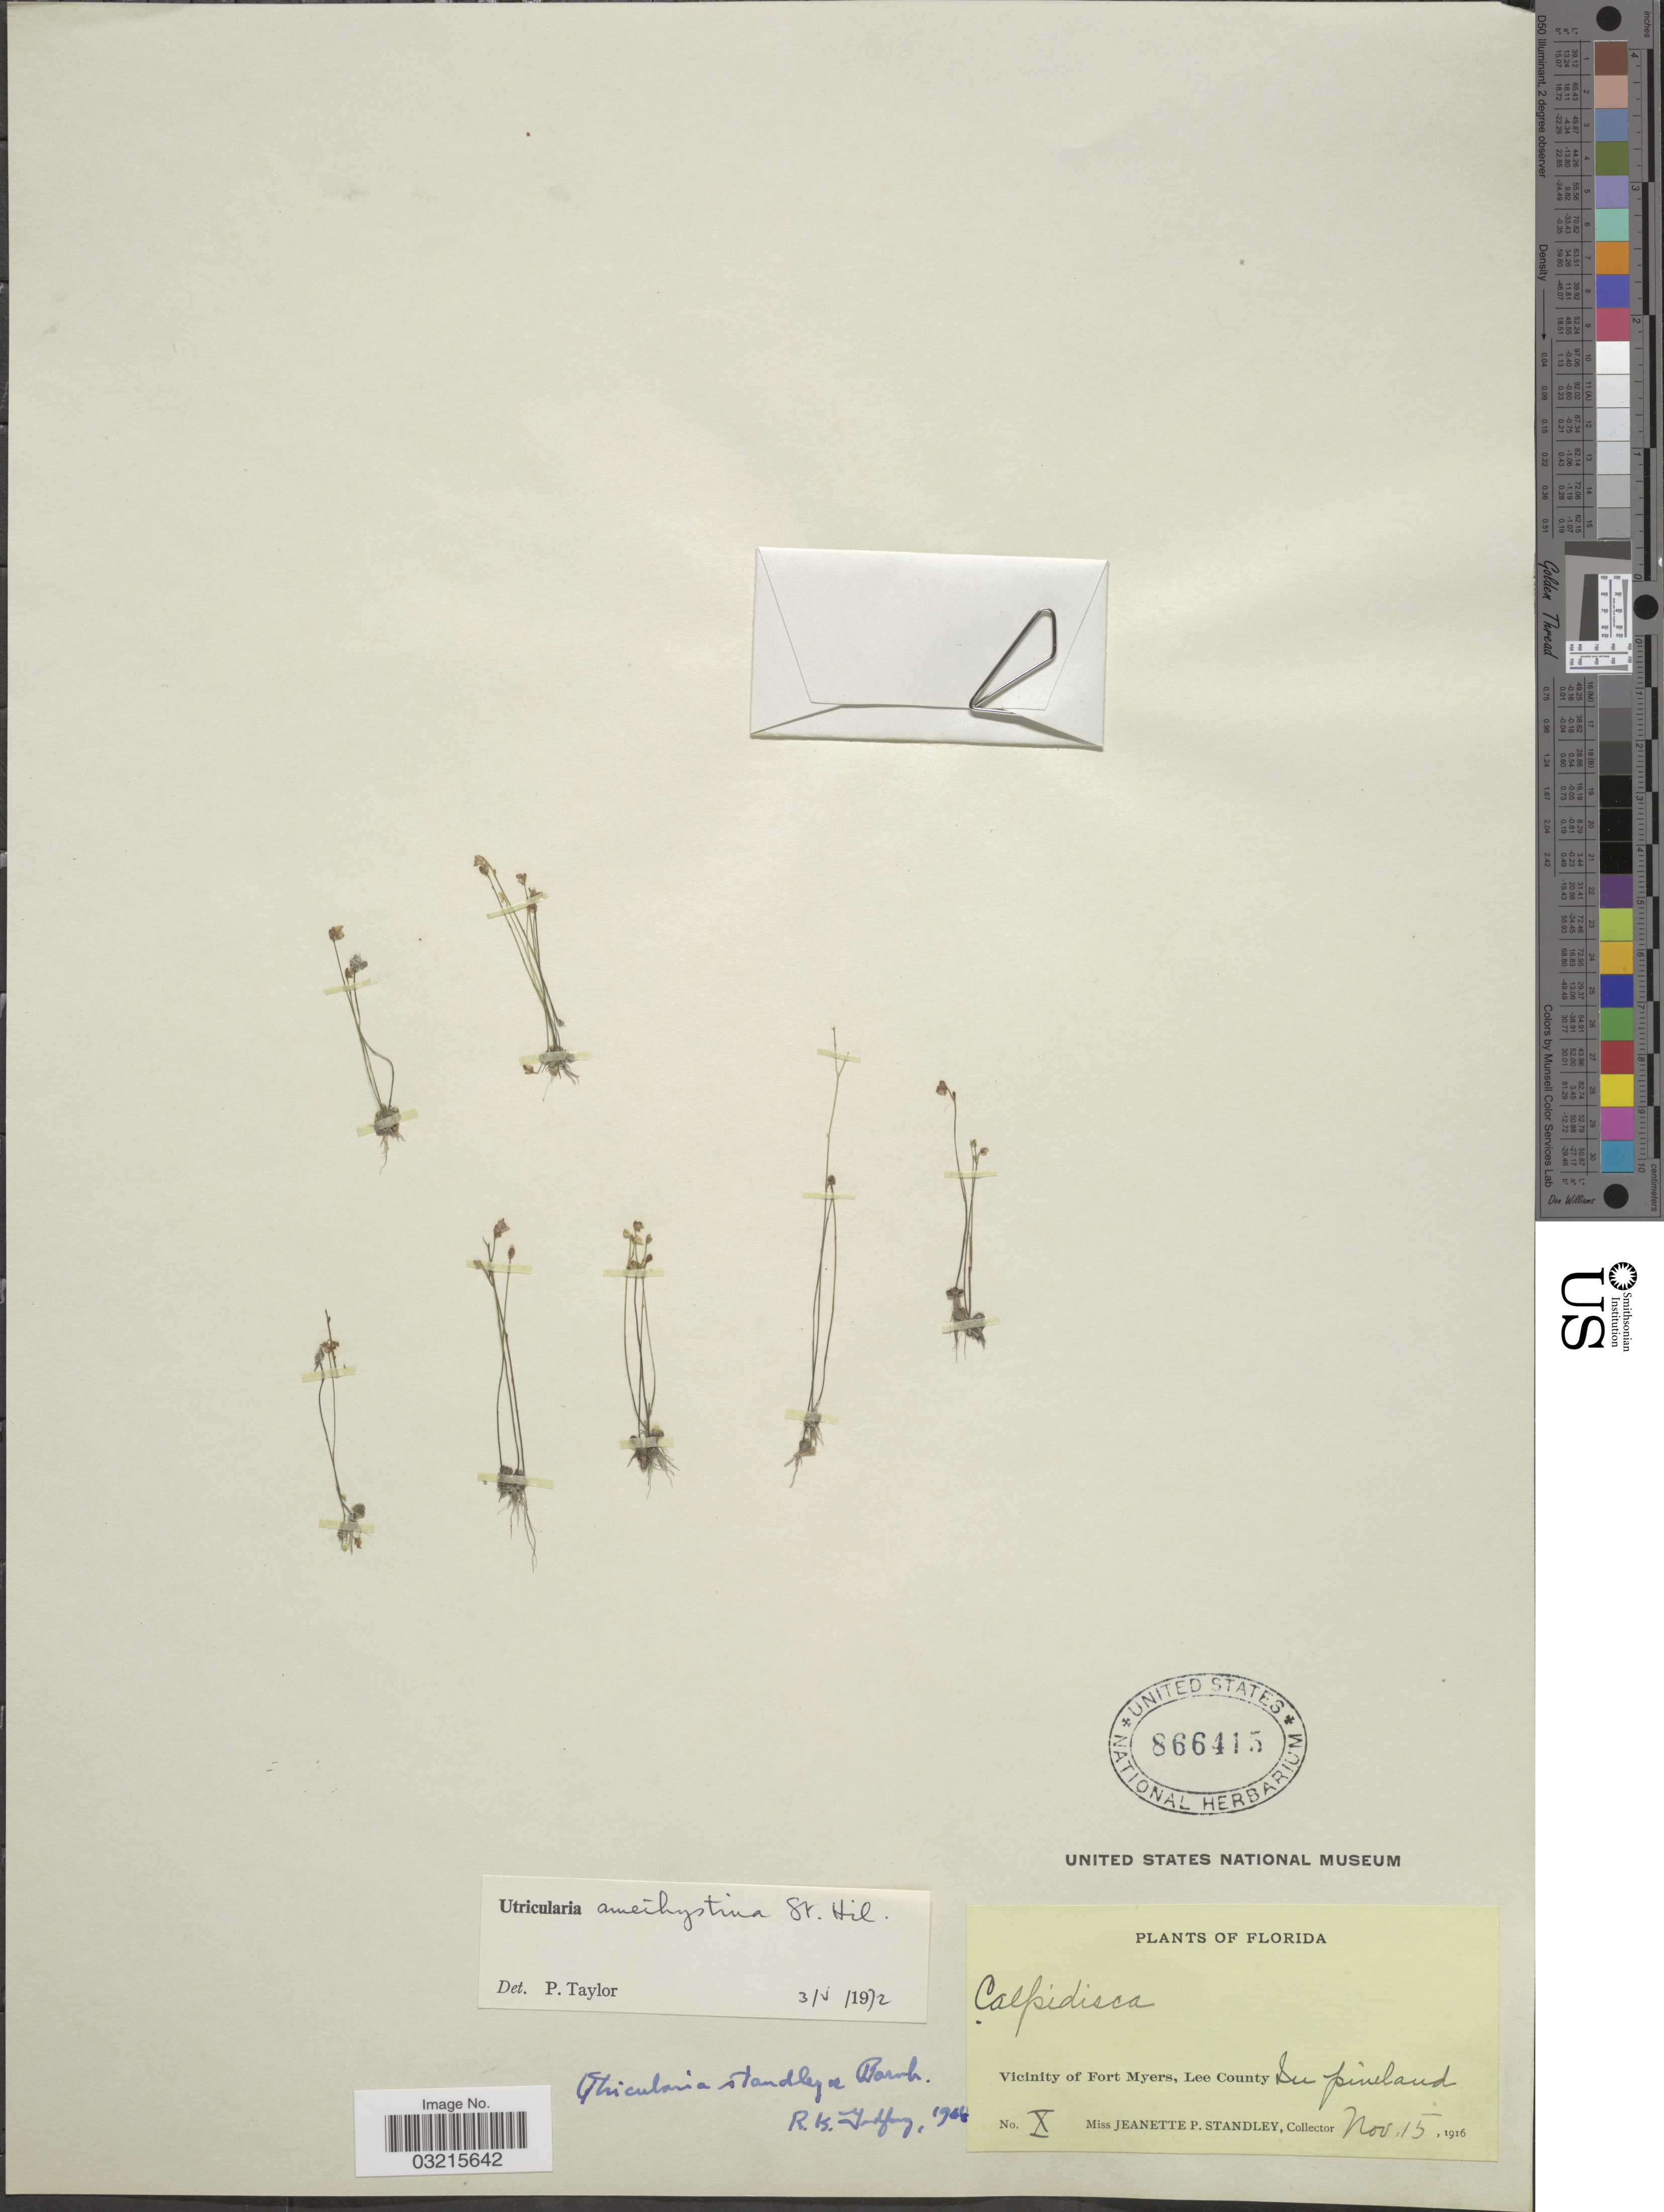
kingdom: Plantae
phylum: Tracheophyta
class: Magnoliopsida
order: Lamiales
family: Lentibulariaceae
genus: Utricularia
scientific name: Utricularia standleyae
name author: (Barnhart) Rickett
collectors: J. P. Standley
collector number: X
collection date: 1916-11-15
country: United States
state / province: Florida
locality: Vicinity of Fort Myers, Lee County.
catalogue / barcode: US 866415